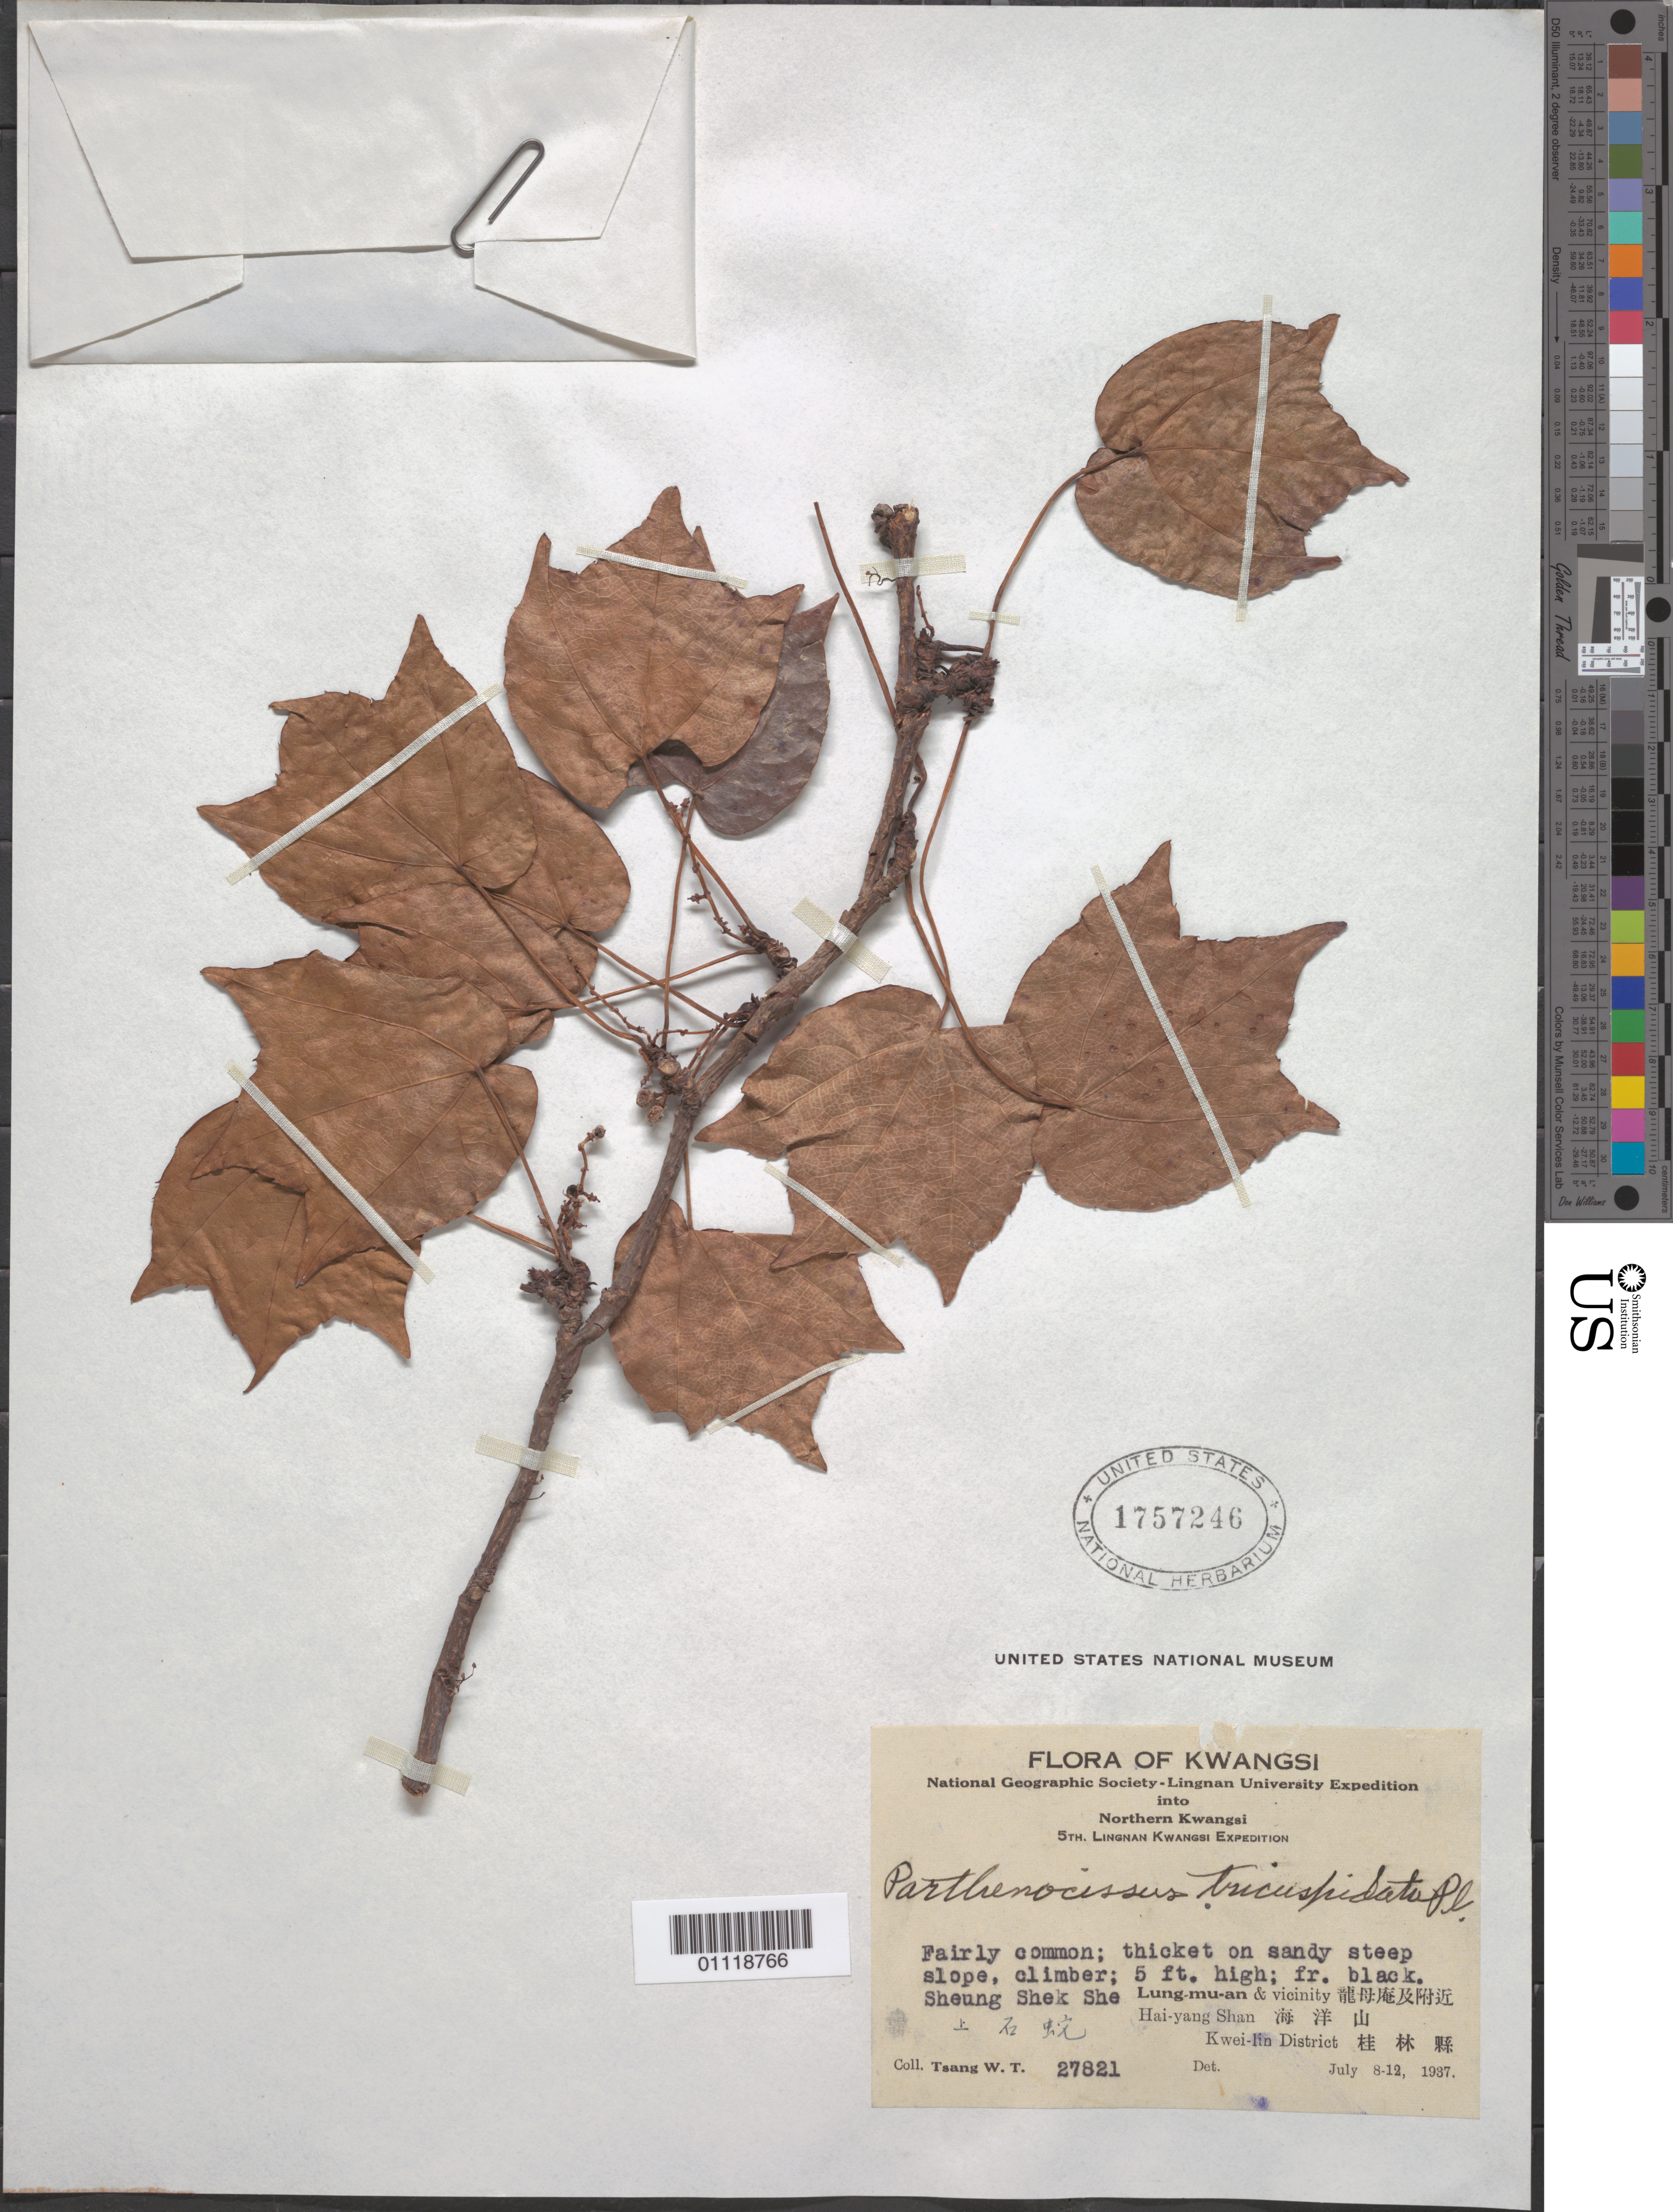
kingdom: Plantae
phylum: Tracheophyta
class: Magnoliopsida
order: Vitales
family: Vitaceae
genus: Parthenocissus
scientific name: Parthenocissus tricuspidata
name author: (Siebold & Zucc.) Planch.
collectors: W. T. Tsang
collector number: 27821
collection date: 1937-07-08/1937-07-12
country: China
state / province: Guangxi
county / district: Kwei-Iin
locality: Sheung Shek She Lung-mu-an & vicinity Hai-yang Shan.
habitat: Thicket on sandy steep slope, climber.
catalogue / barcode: US 1757246